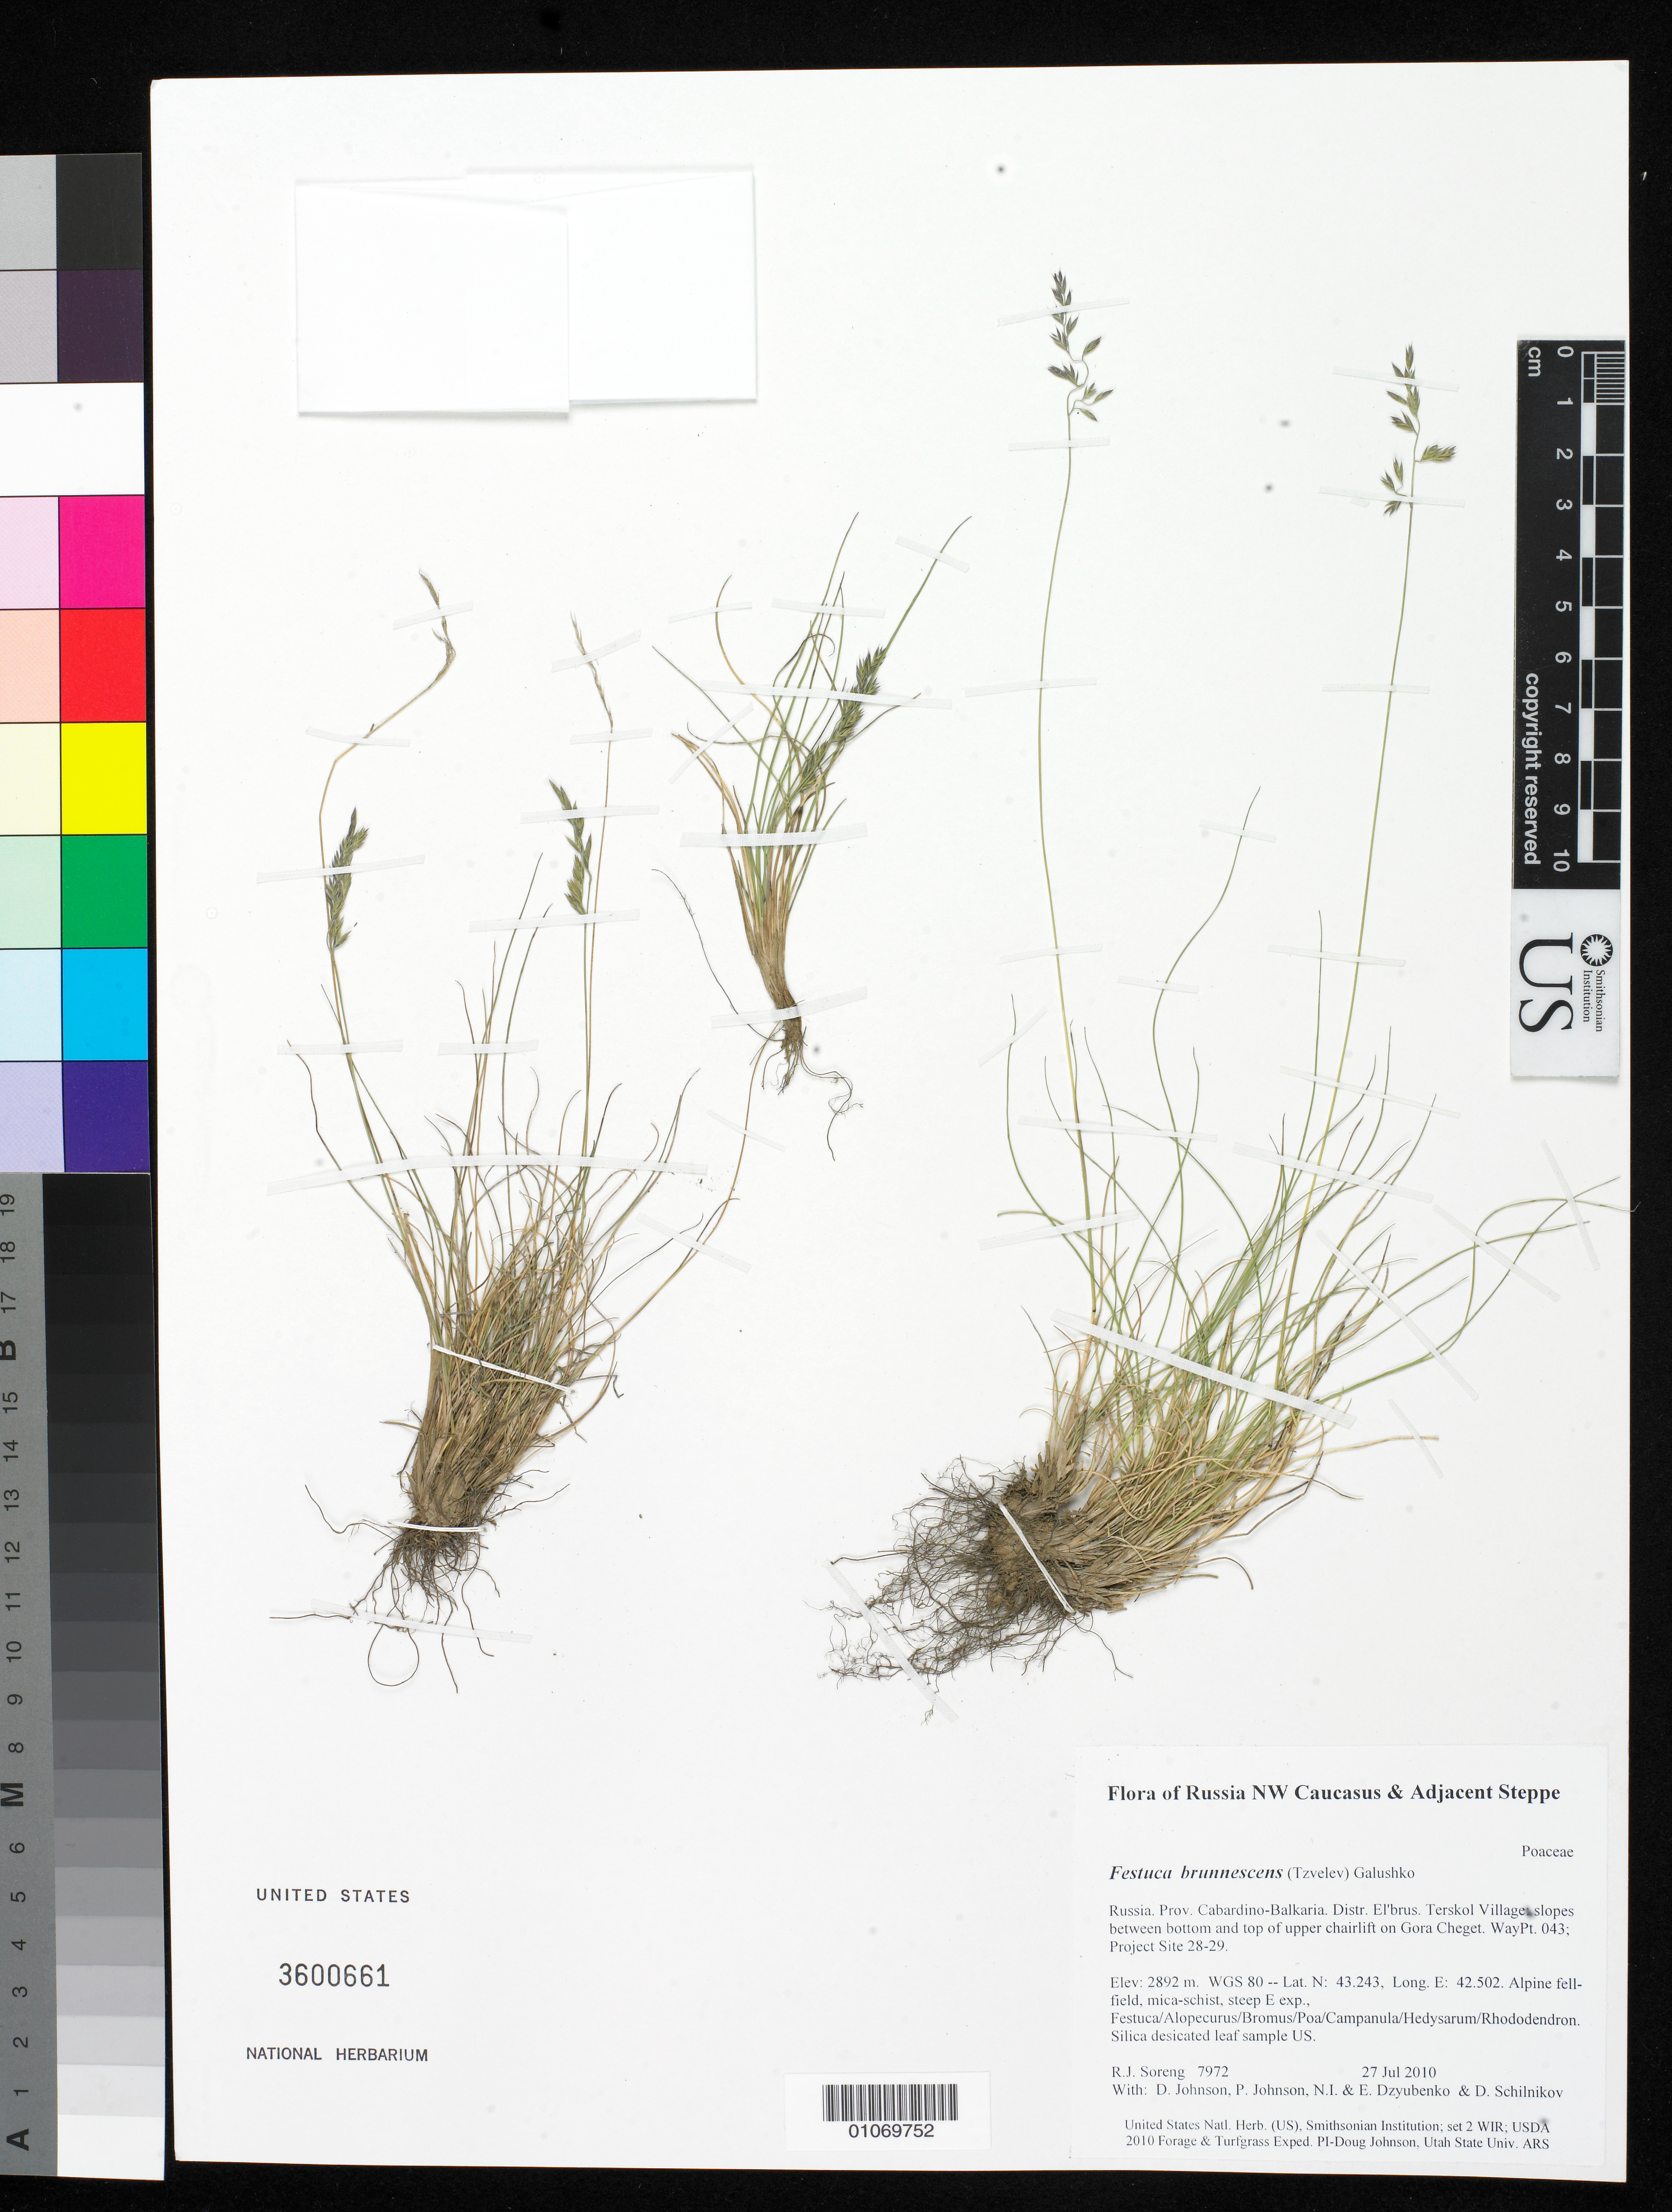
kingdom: Plantae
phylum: Tracheophyta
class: Liliopsida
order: Poales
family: Poaceae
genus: Festuca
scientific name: Festuca brunnescens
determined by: Soreng, Robert J., Research Associate (BOT), Smithsonian Institution - National Museum of Natural History (UNITED STATES)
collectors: R. J. Soreng, D. Johnson, P. Johnson, N. Dzyubenko, E. Dzyubenko & D. Schilnikov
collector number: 7972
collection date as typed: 27 Jul 2010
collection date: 2010-07-27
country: Russian Federation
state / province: Kabardino-Balkar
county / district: El'brus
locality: Terskol Village: slopes between bottom and top of upper chairlift on Gora Cheget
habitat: Alpine fell-field, mica-schist, steep E exp., Festuca/Alopecurus/Bromus/Poa/Campanula/Hedysarum/Rhododendron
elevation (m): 2892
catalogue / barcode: US 3600661